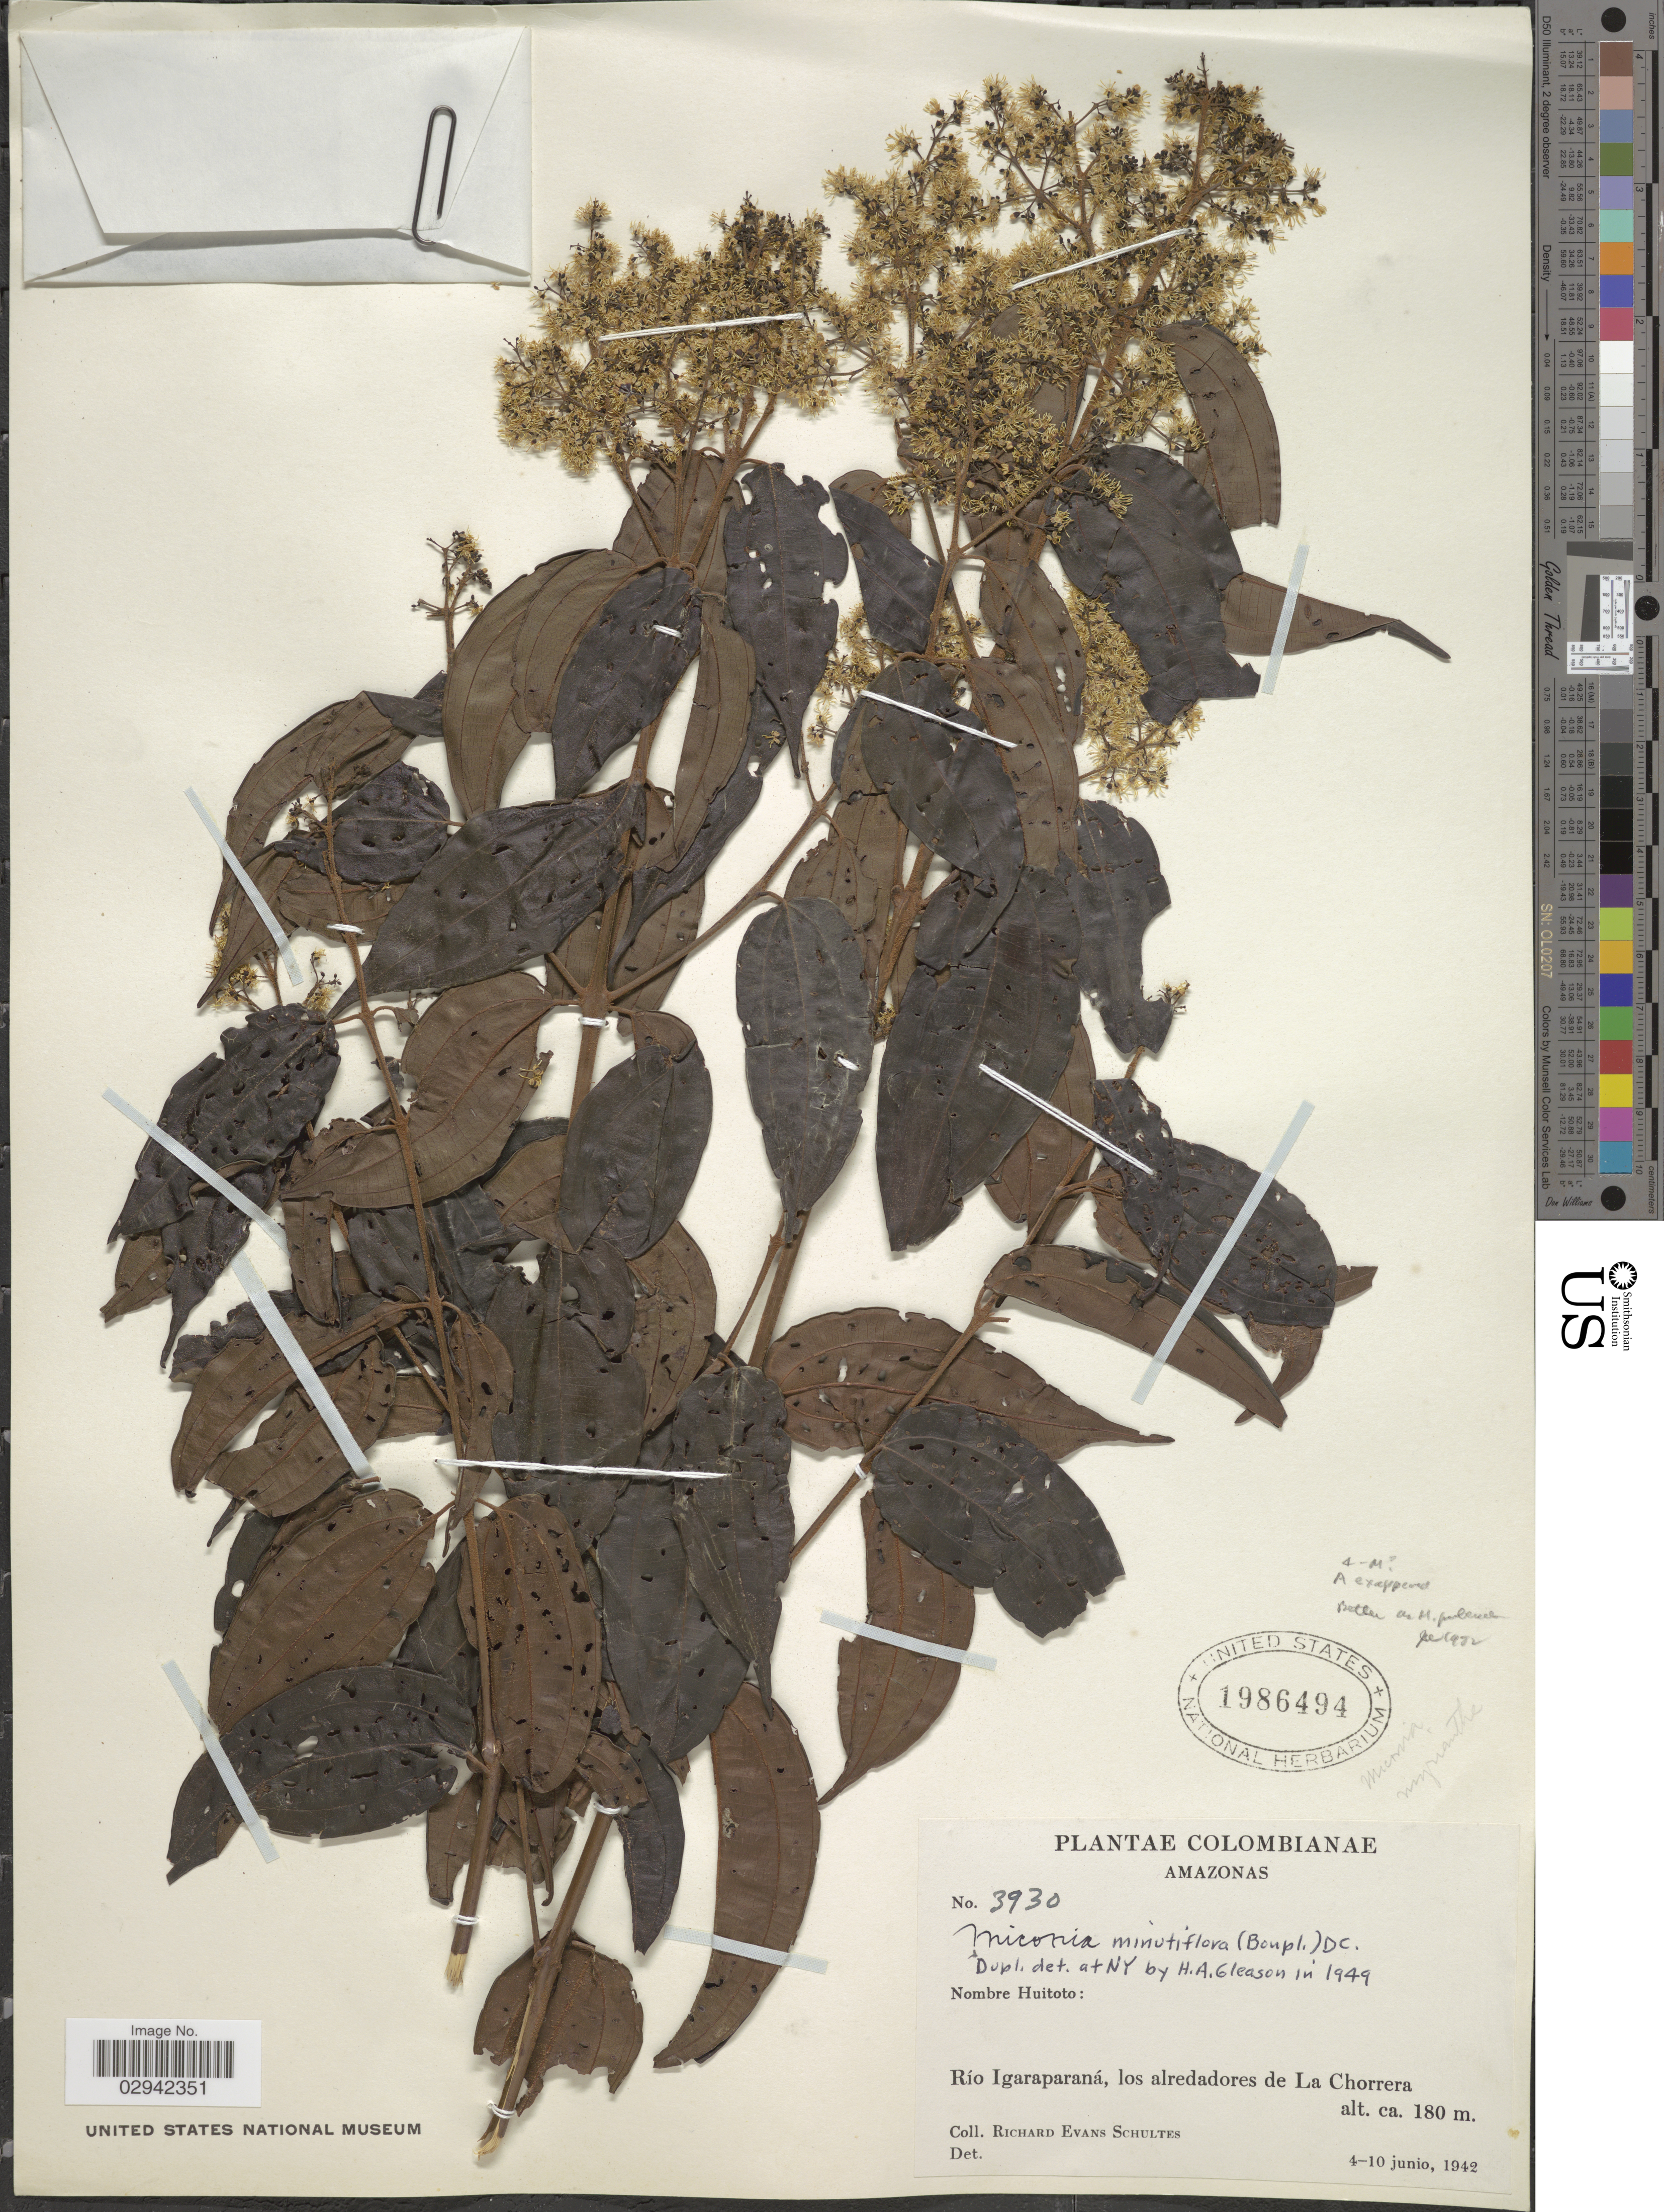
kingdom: Plantae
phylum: Tracheophyta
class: Magnoliopsida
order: Myrtales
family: Melastomataceae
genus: Miconia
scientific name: Miconia puberula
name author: Cogn.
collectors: R. E. Schultes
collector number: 3930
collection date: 1942-06-04/1942-06-10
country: Colombia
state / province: Amazônas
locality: Río Igaraparaná, los alredadores de La Chorrera.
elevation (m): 180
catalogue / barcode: US 1986494